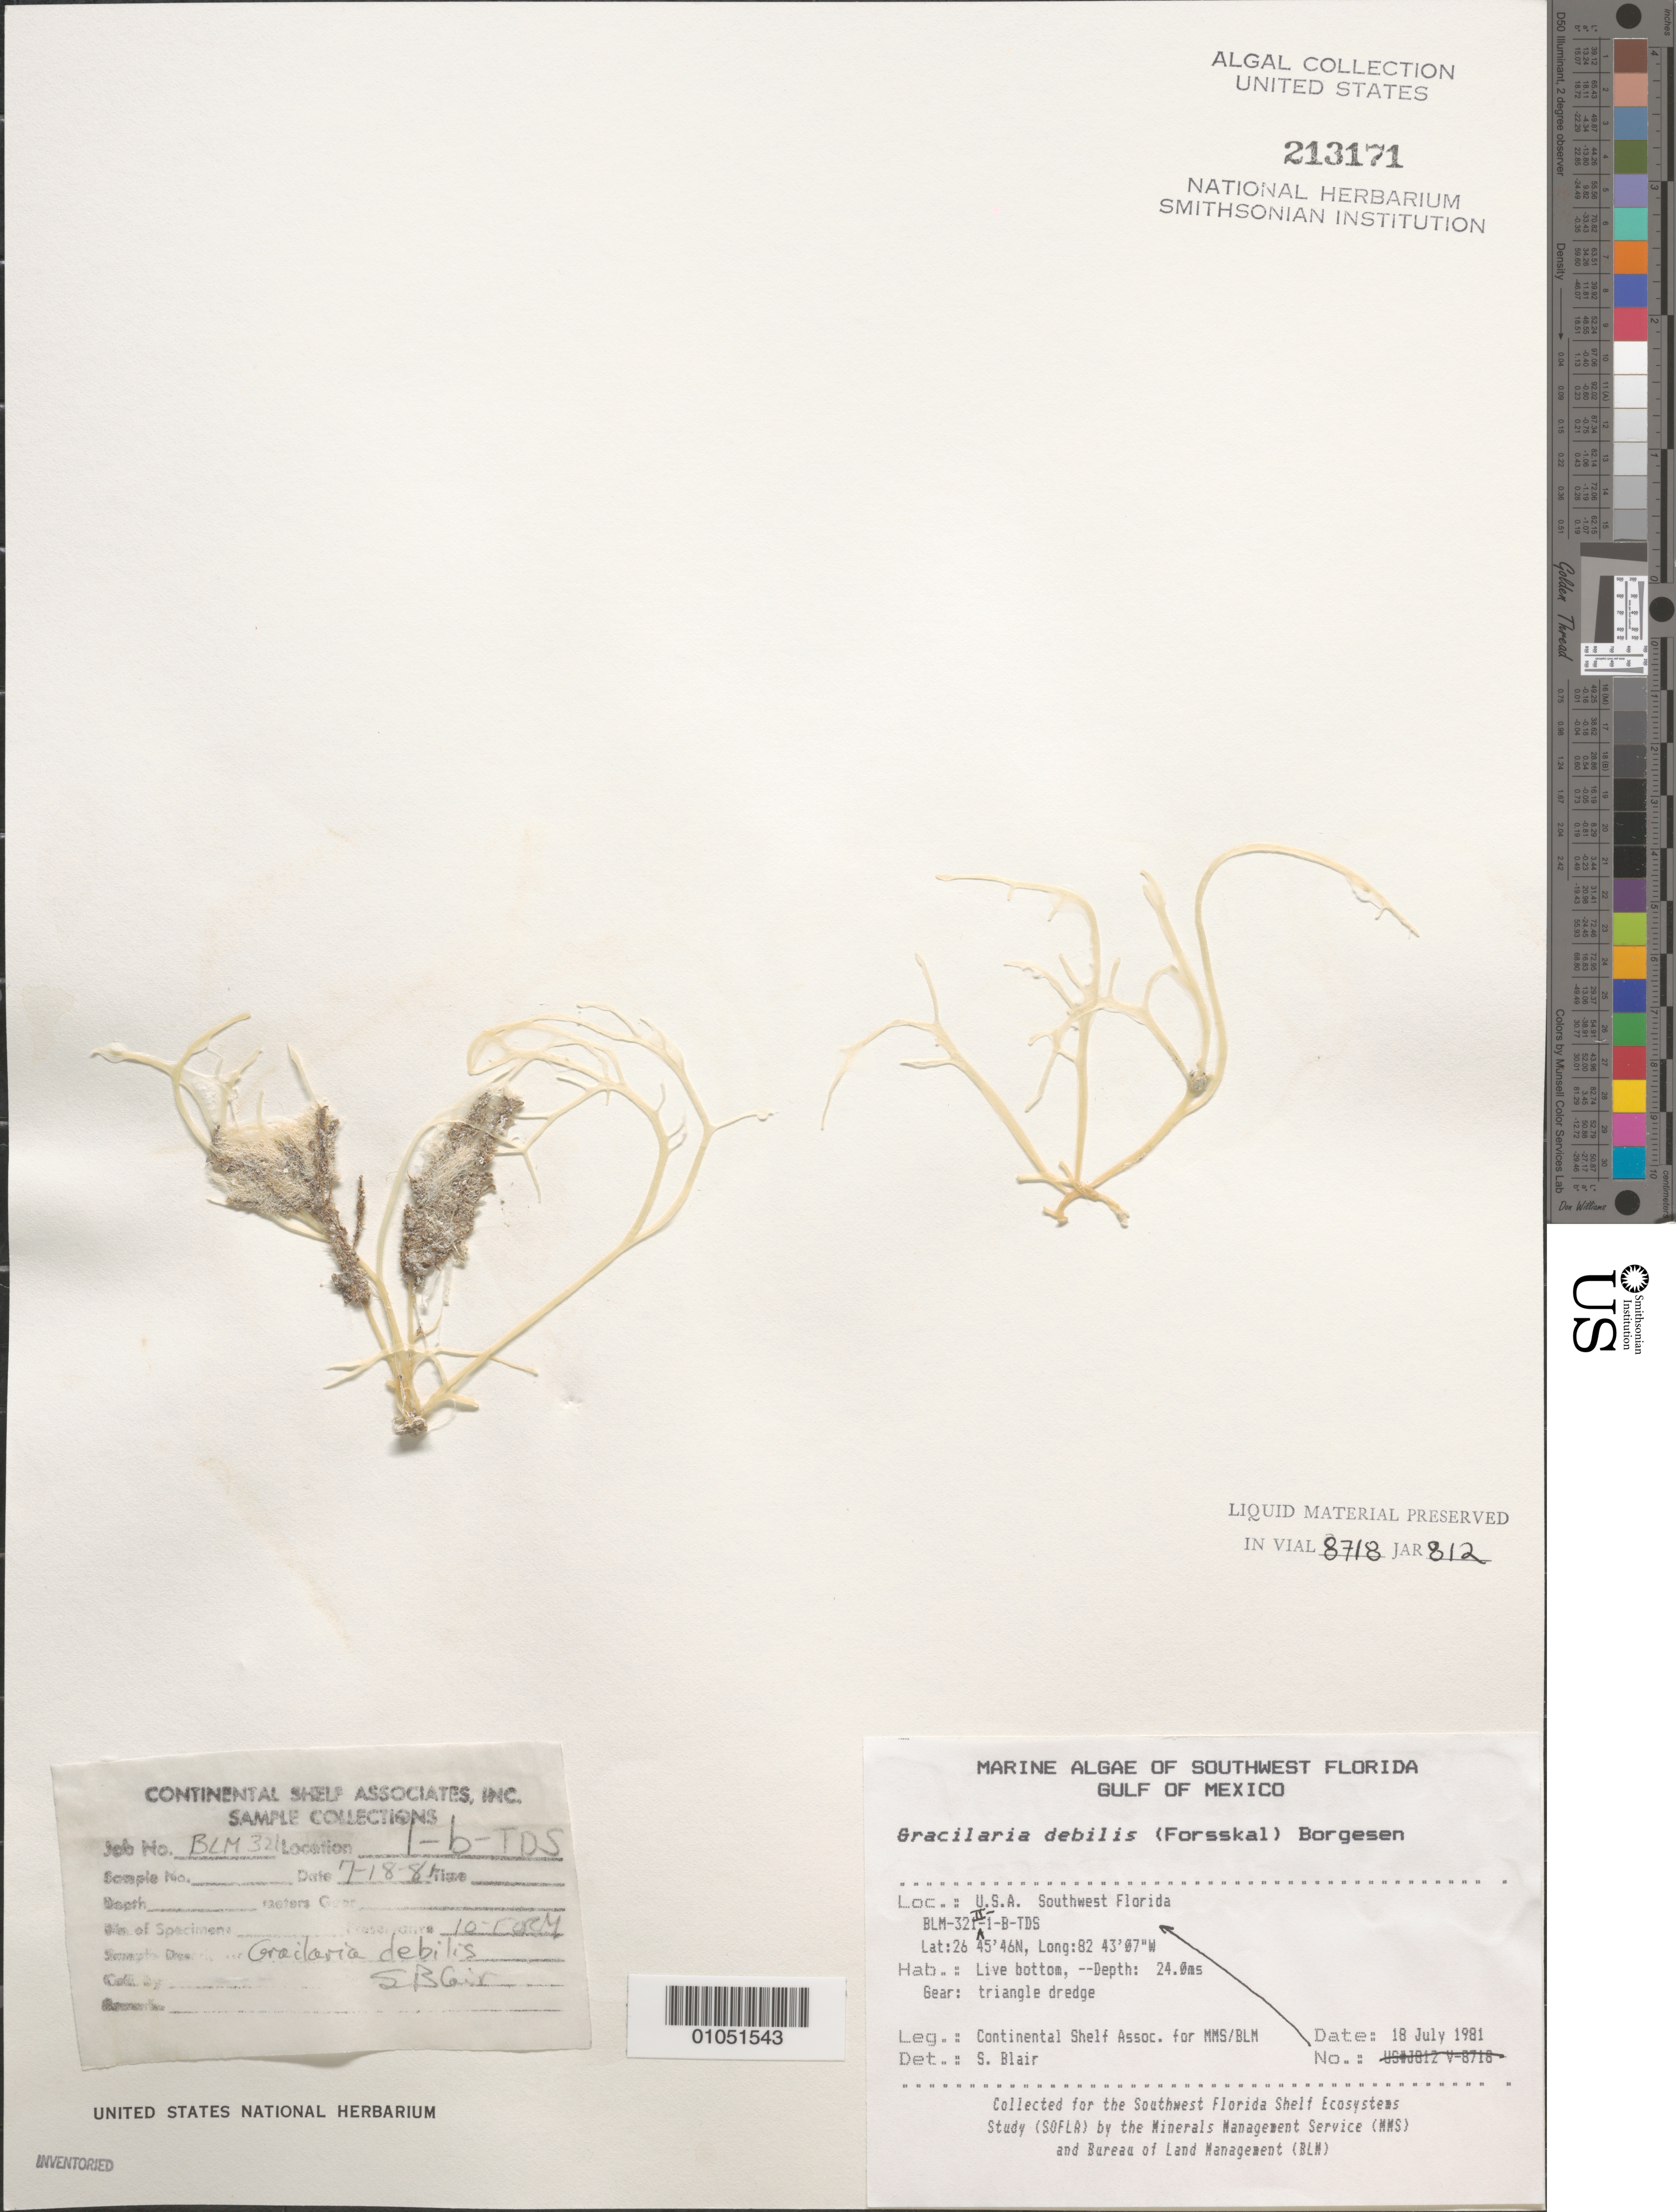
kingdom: Plantae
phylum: Rhodophyta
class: Florideophyceae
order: Gracilariales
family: Gracilariaceae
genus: Gracilaria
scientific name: Gracilaria debilis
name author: (Forssk.) Børgesen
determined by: Blair, S. M.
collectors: Continental Shelf Associates for the MMS/BLM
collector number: BLM-321-II-1-B-TDS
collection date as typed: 18 Jul 1981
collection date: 1981-07-18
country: United States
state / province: Florida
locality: Gulf of Mexico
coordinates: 26 45'46"N, 82 43'07"W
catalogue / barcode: US 213171